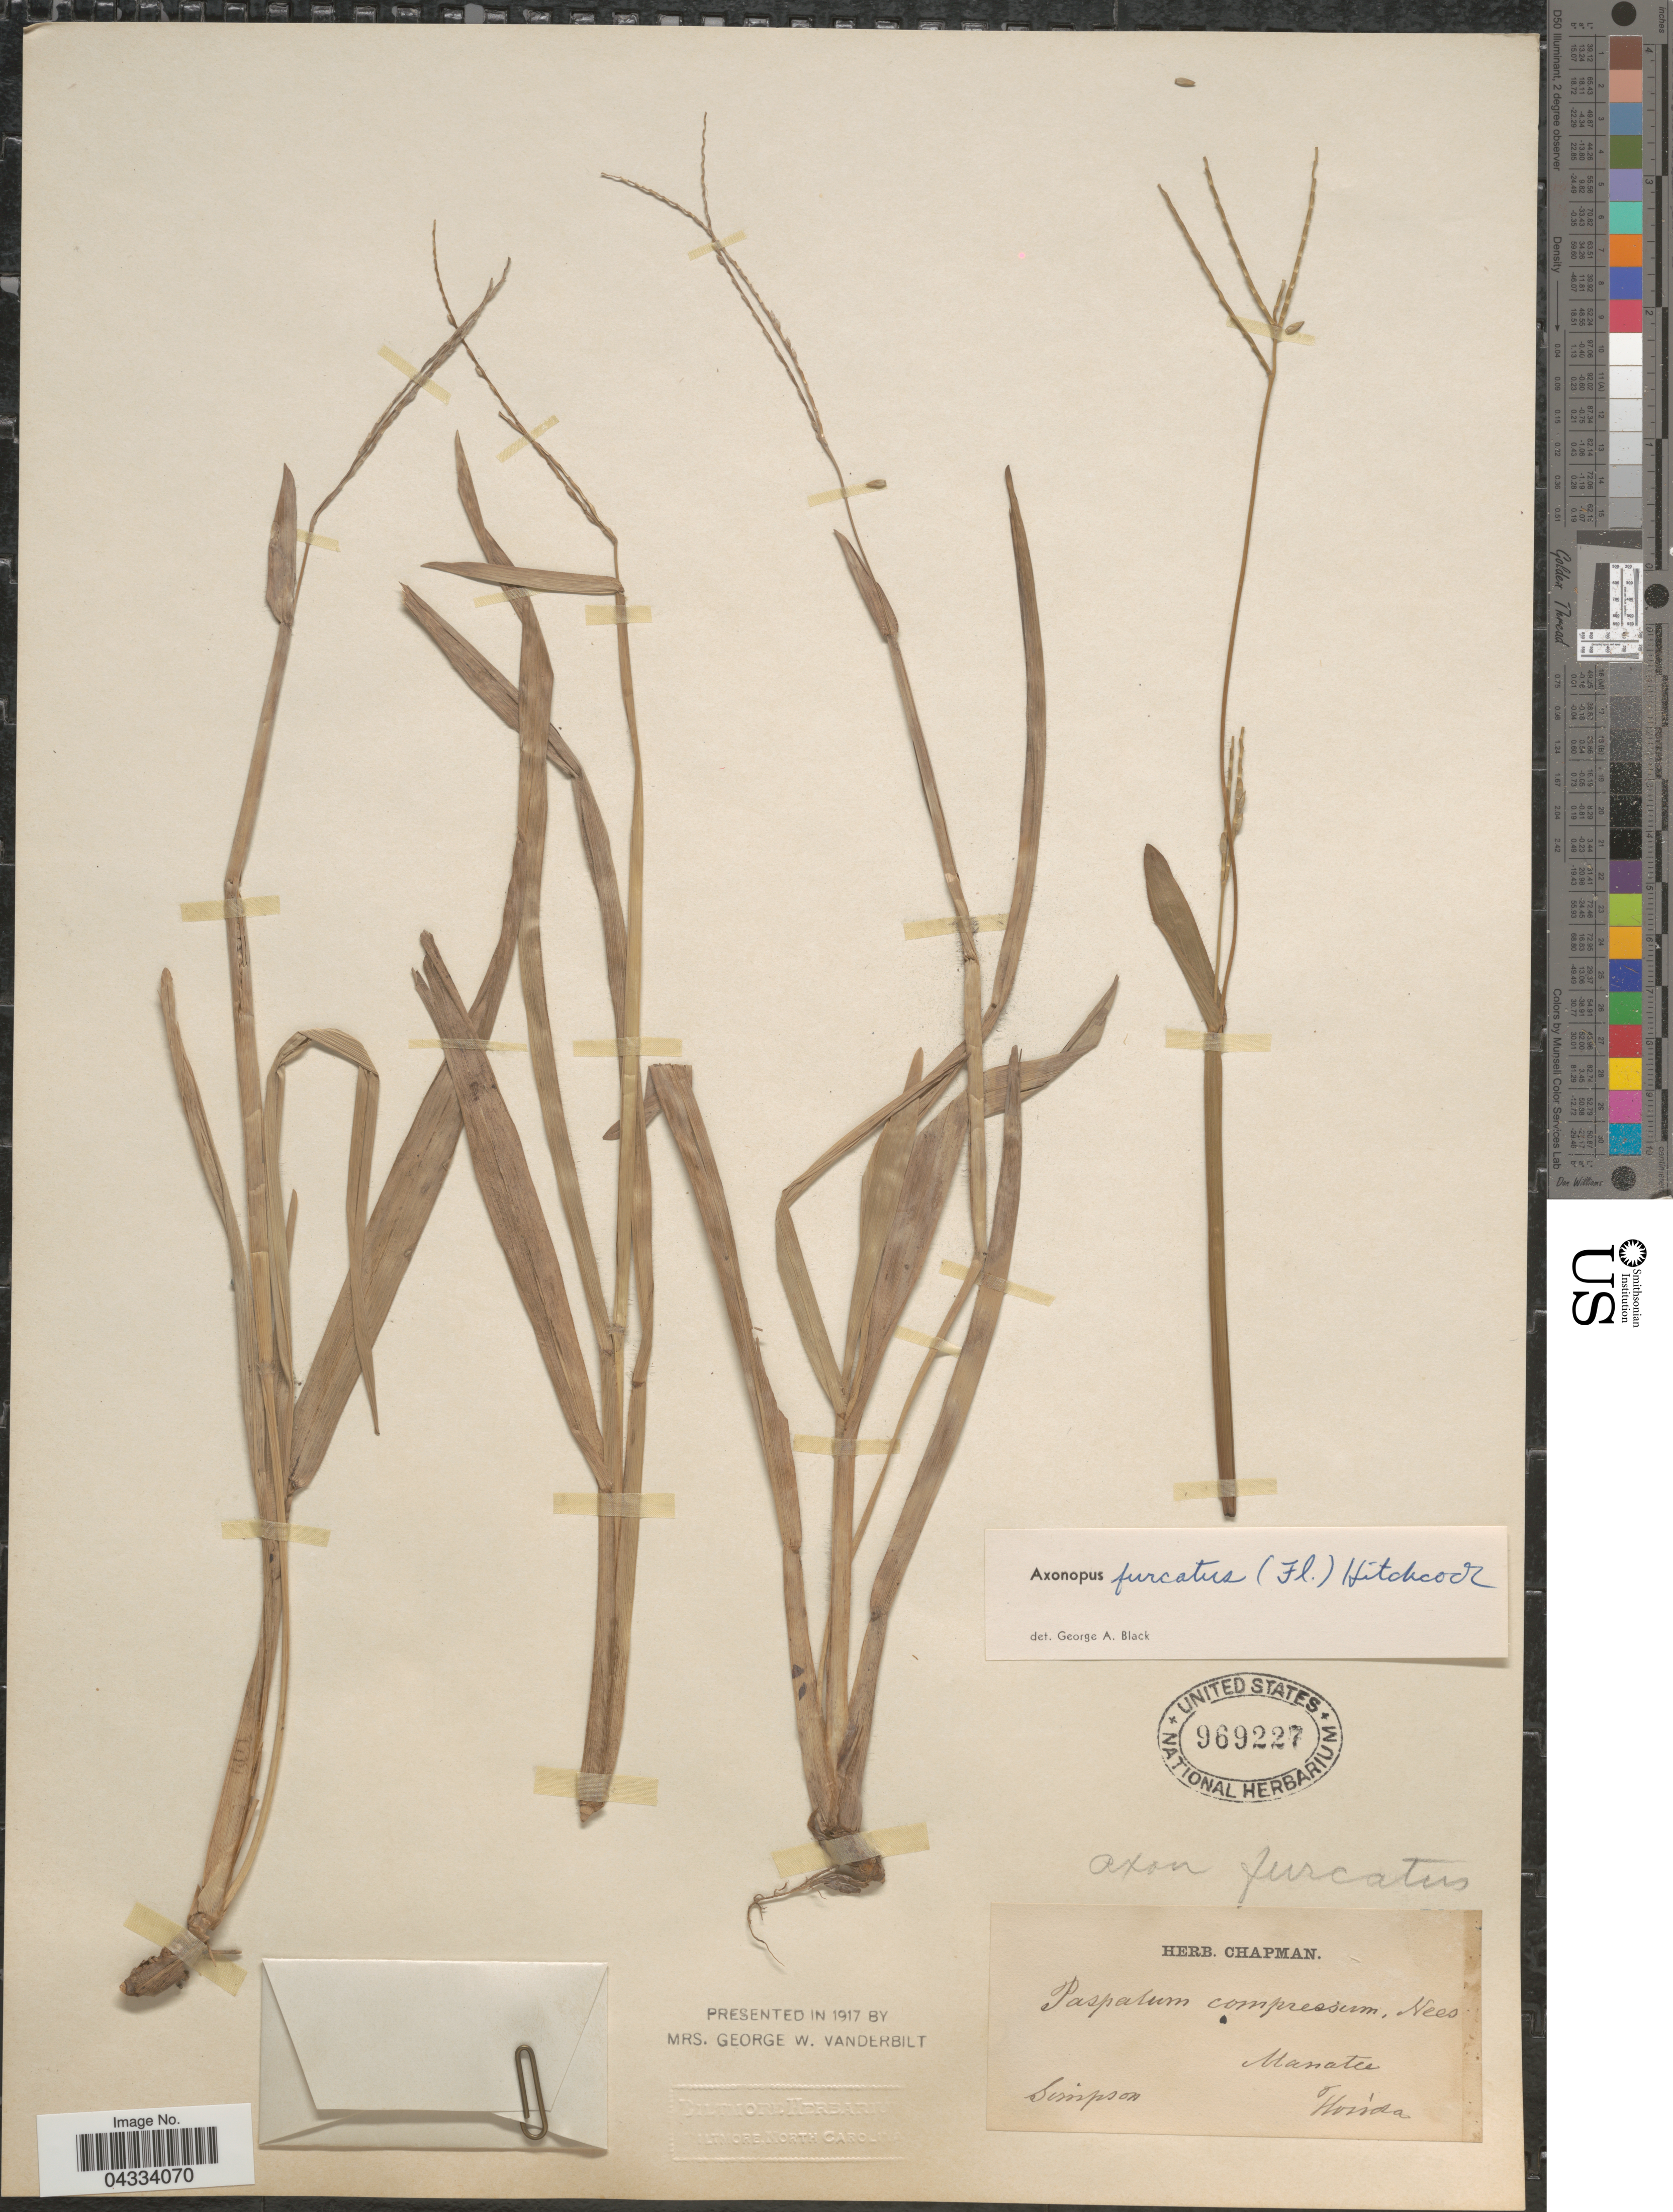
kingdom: Plantae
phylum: Tracheophyta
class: Liliopsida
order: Poales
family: Poaceae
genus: Axonopus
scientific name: Axonopus furcatus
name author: (Flüggé) Hitchc.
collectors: Simpson, --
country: United States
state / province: Florida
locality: Manatee.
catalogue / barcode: US 969227